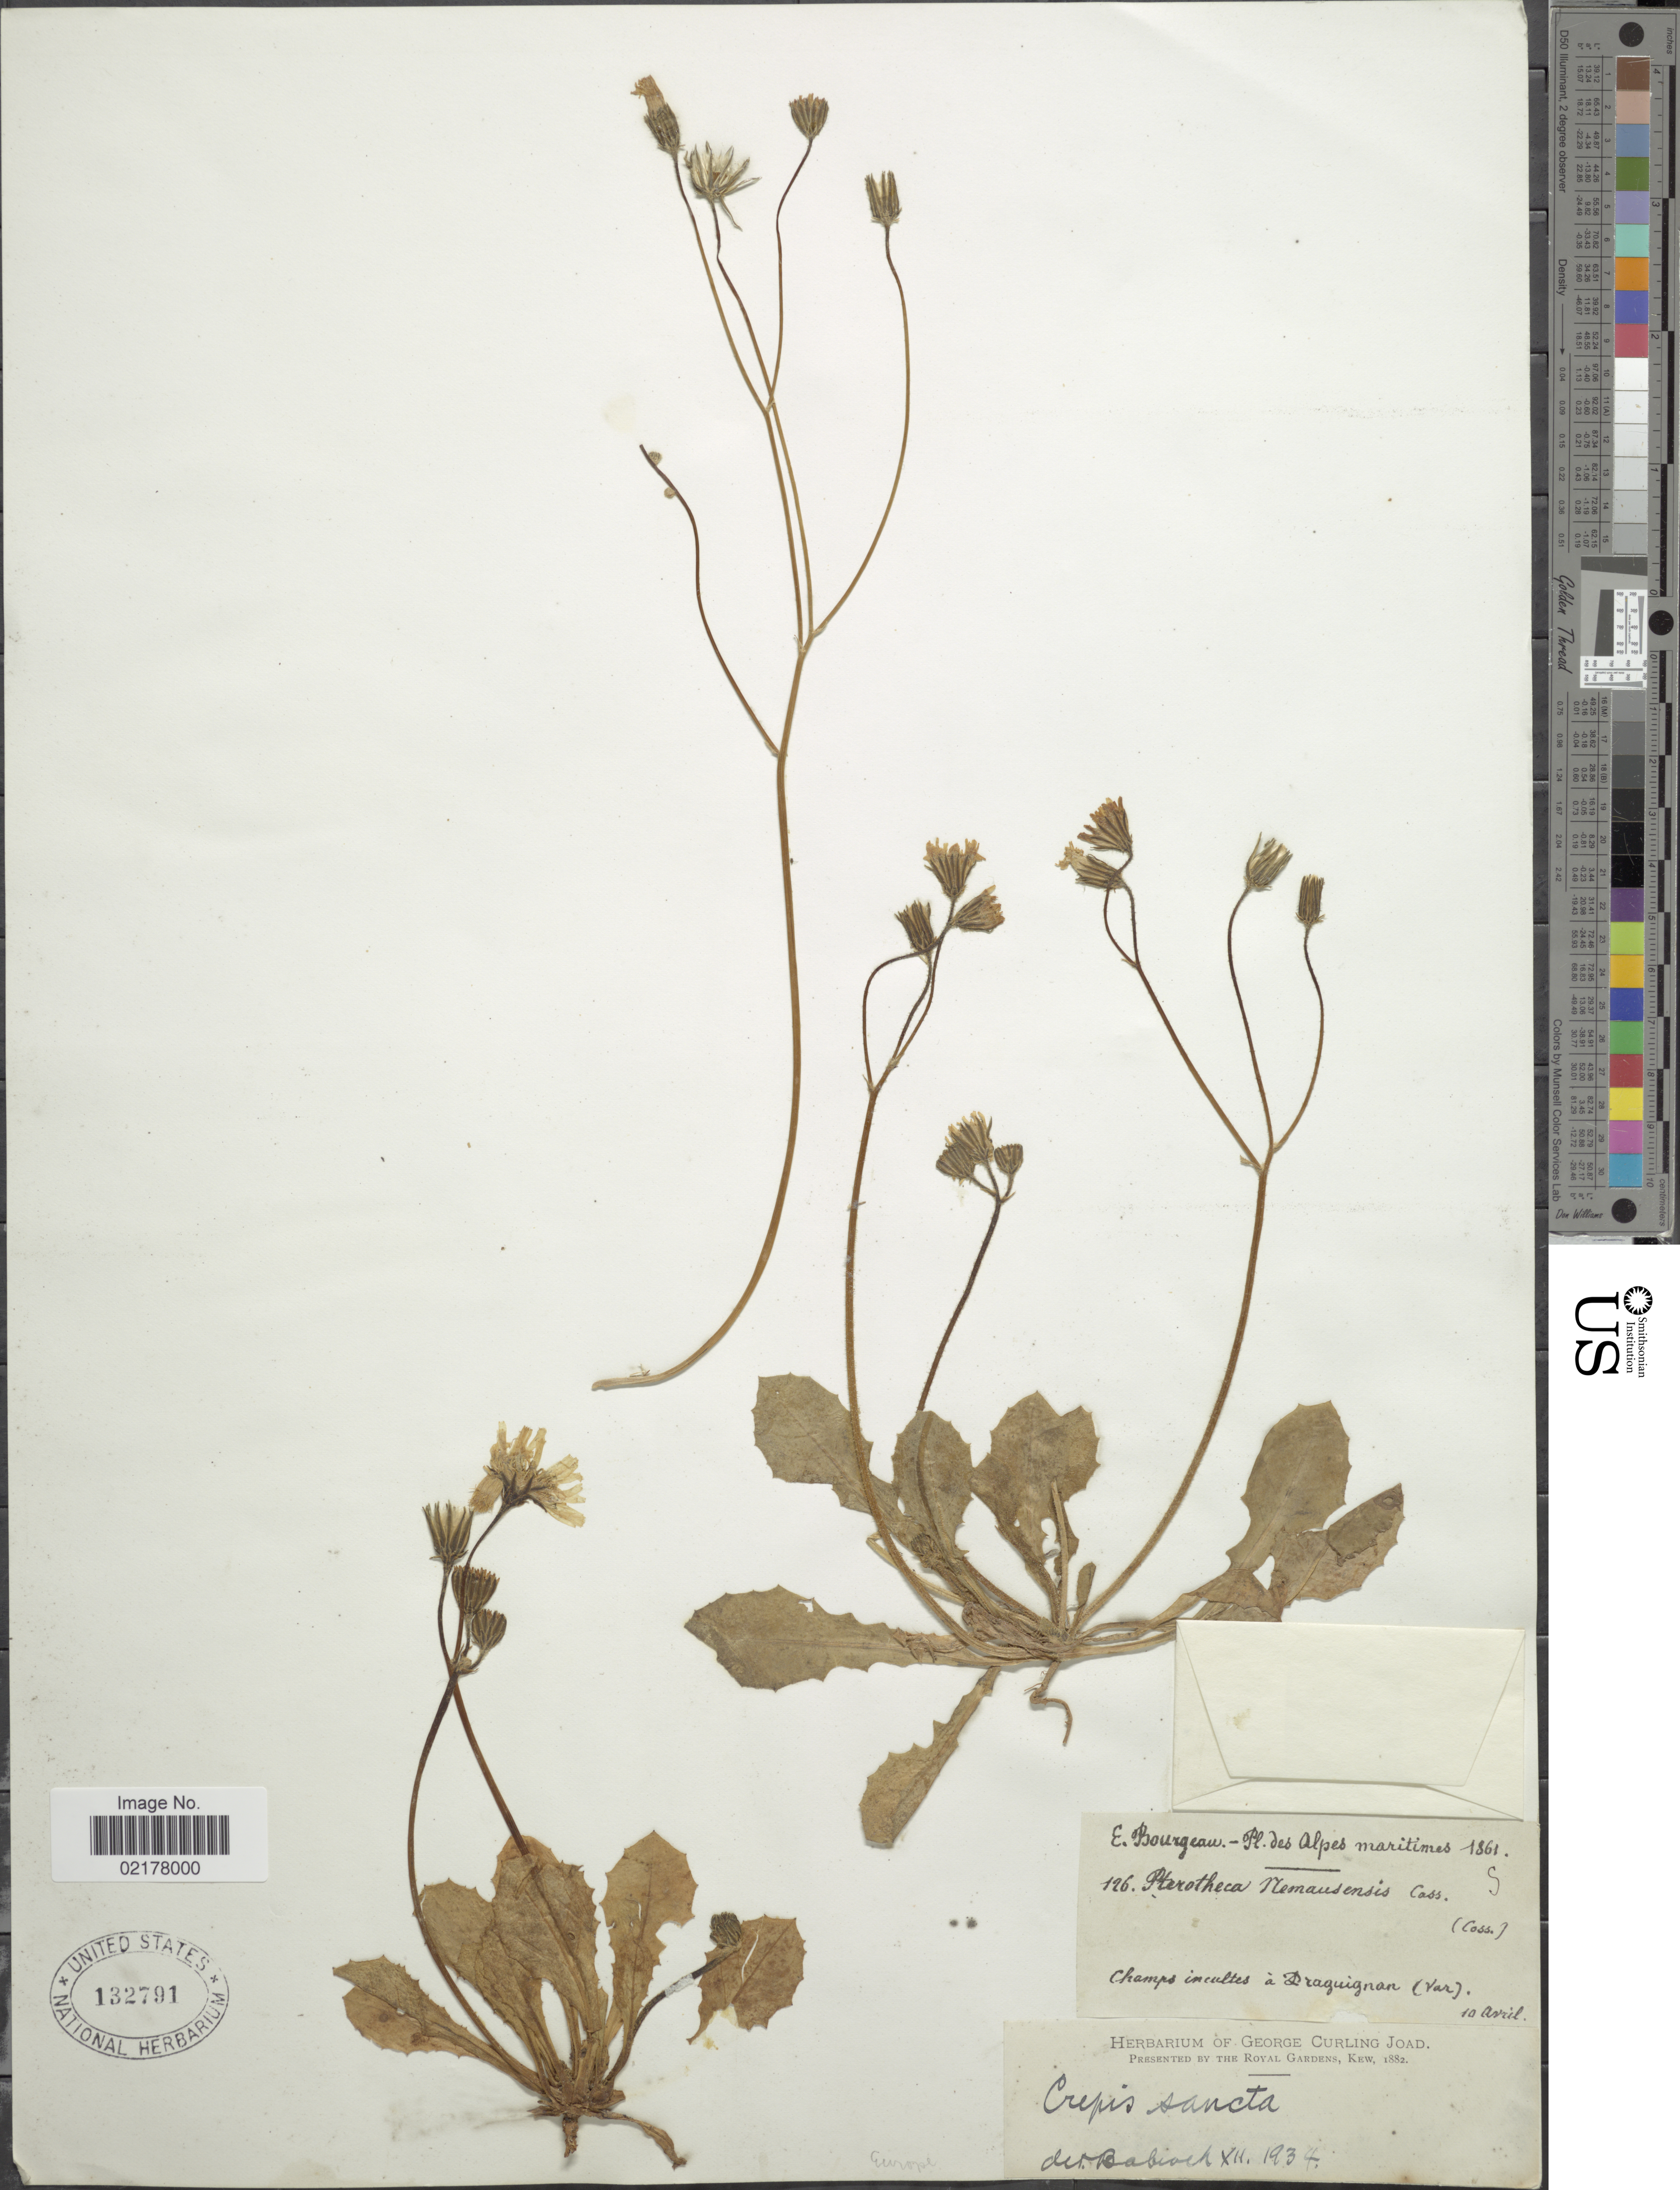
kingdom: Plantae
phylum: Tracheophyta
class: Magnoliopsida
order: Asterales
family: Asteraceae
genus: Crepis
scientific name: Crepis sancta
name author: (L.) Bornm.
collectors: E. Bourgeau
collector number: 126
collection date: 1861-04-10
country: France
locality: Alpes maritimes. Draguignan (Var.)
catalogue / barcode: US 132791